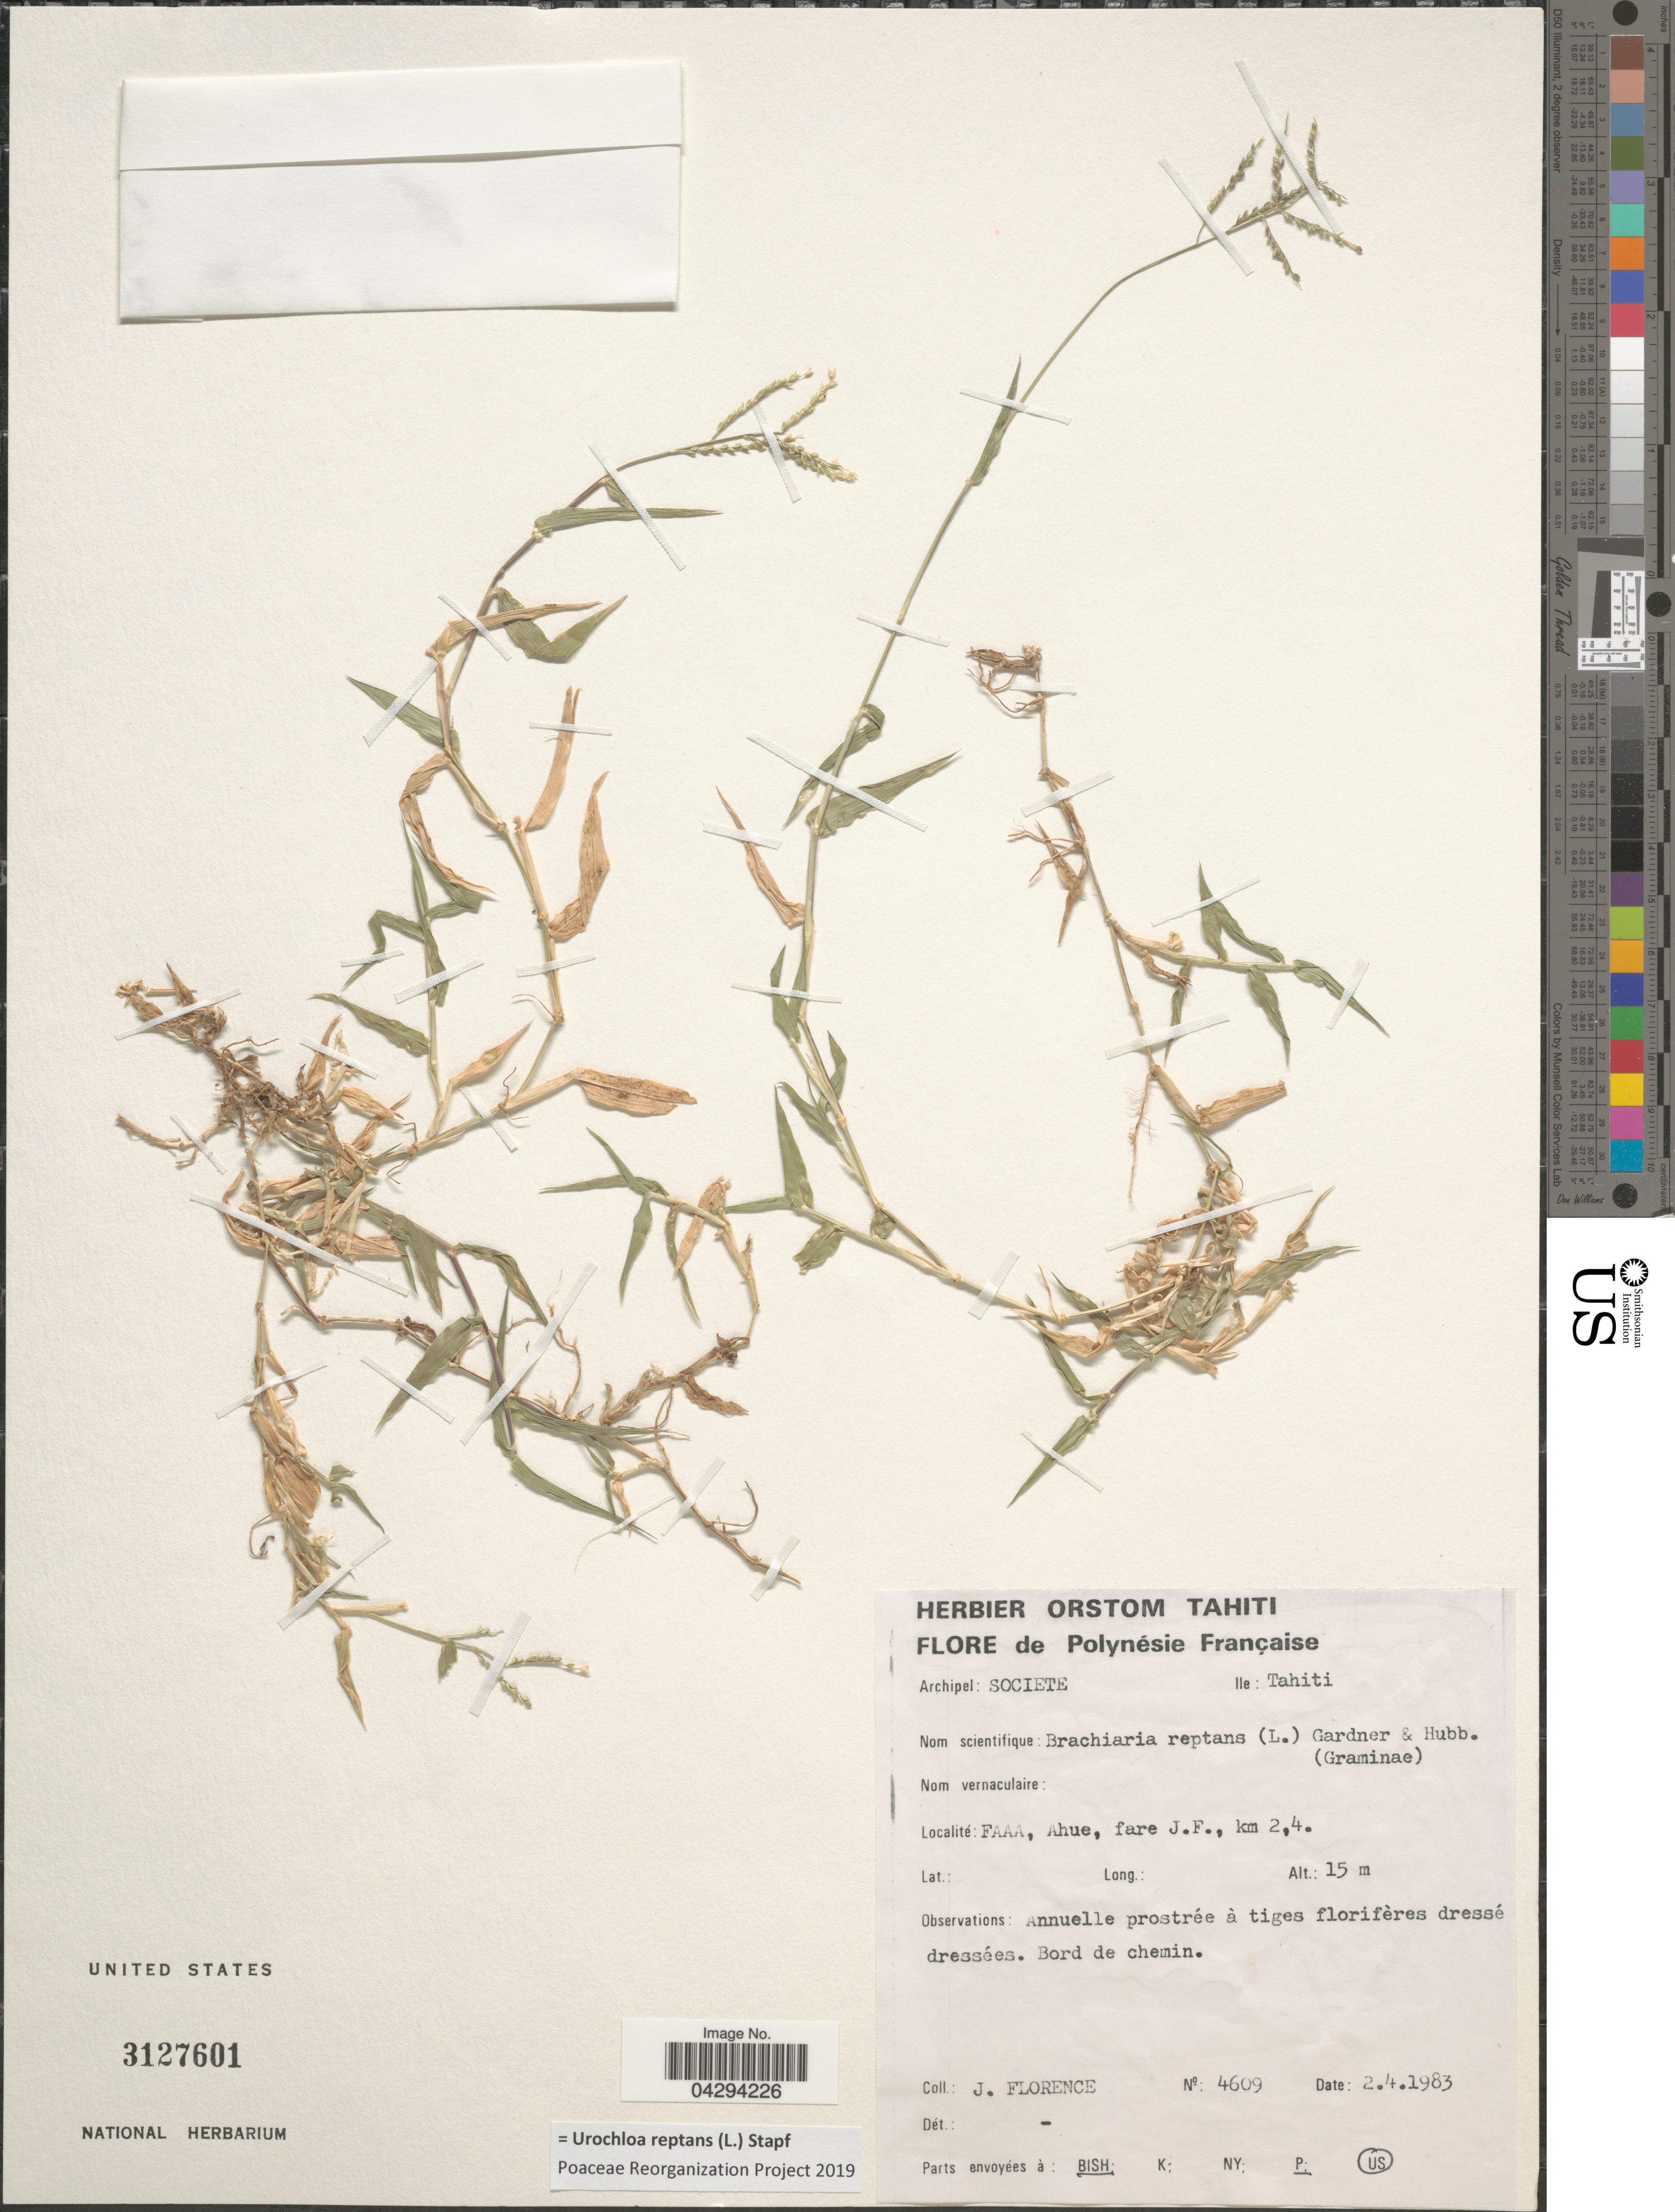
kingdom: Plantae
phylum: Tracheophyta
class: Liliopsida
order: Poales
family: Poaceae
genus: Urochloa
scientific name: Urochloa reptans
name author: (L.) Stapf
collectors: J. Florence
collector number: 4609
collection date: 1983-04-02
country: French Polynesia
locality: Archipel: Societe. Ile: Tahiti. FAAA, Ahue, fare J.F., km 2,4.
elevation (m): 15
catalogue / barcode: US 3127601